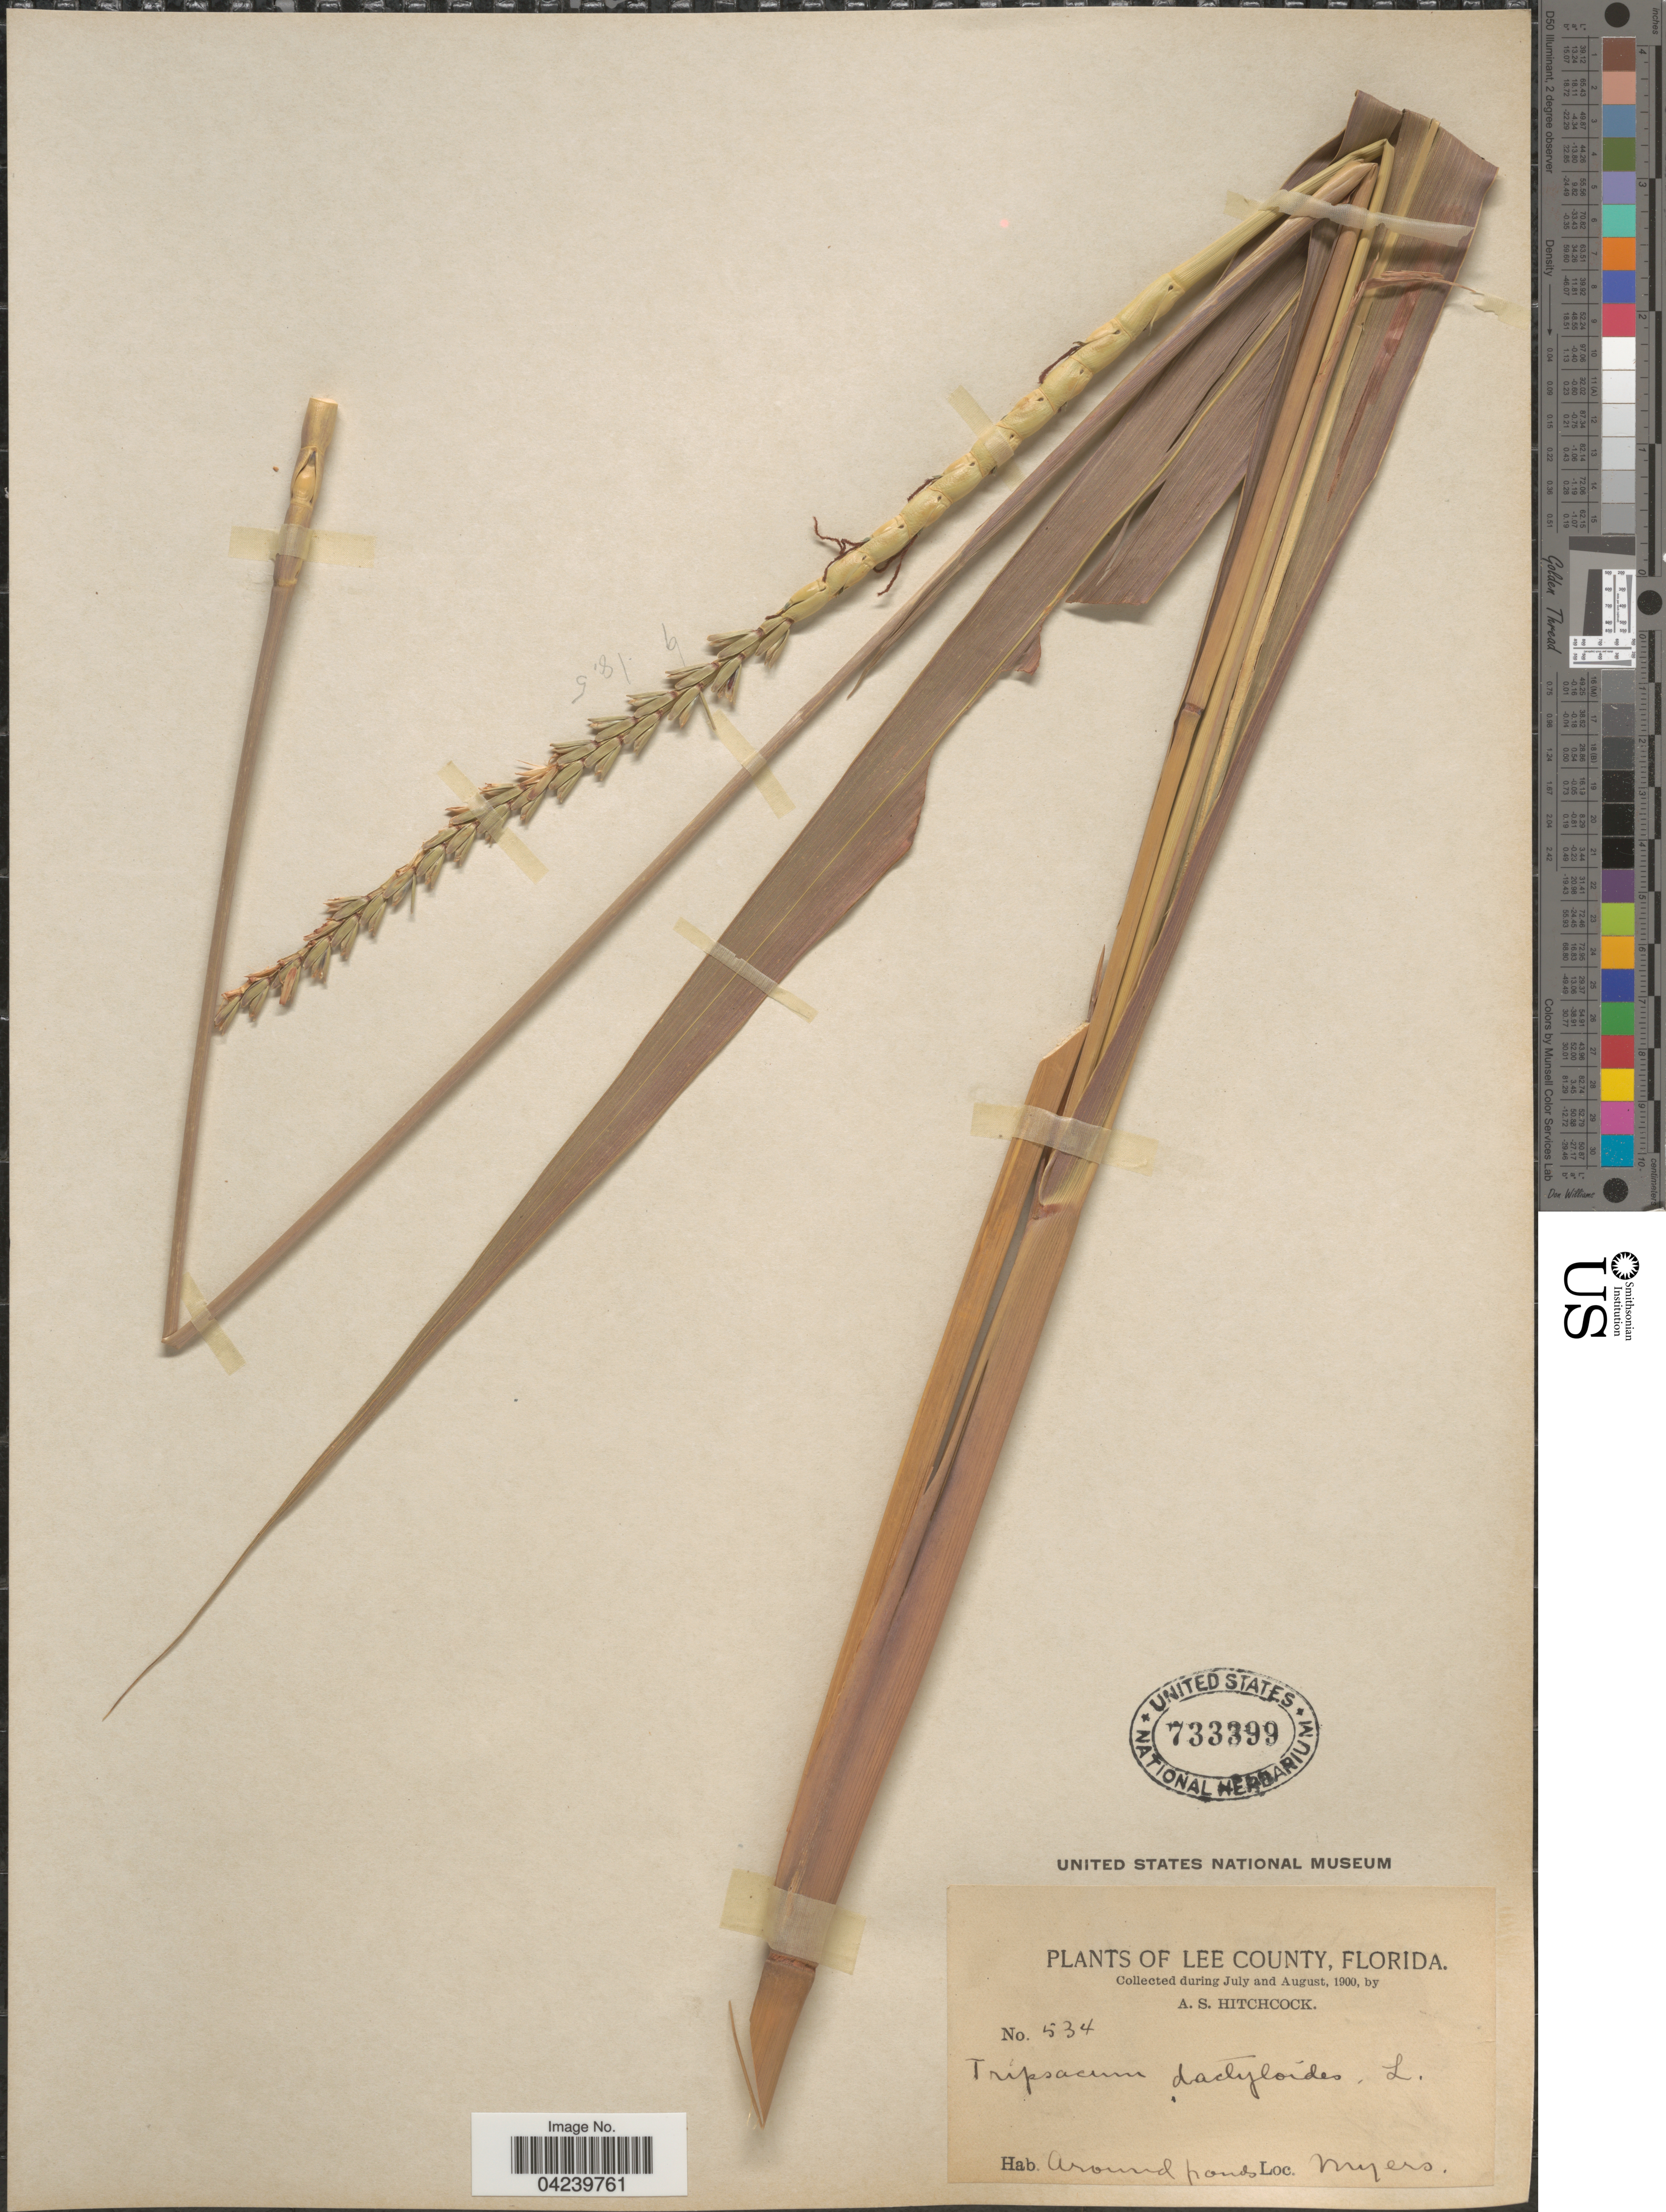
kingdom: Plantae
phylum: Tracheophyta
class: Liliopsida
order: Poales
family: Poaceae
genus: Tripsacum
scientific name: Tripsacum dactyloides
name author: (L.) L.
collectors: A. S. Hitchcock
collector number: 534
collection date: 1900-07/1900-08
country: United States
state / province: Florida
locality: Lee County. Myers.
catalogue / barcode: US 733399